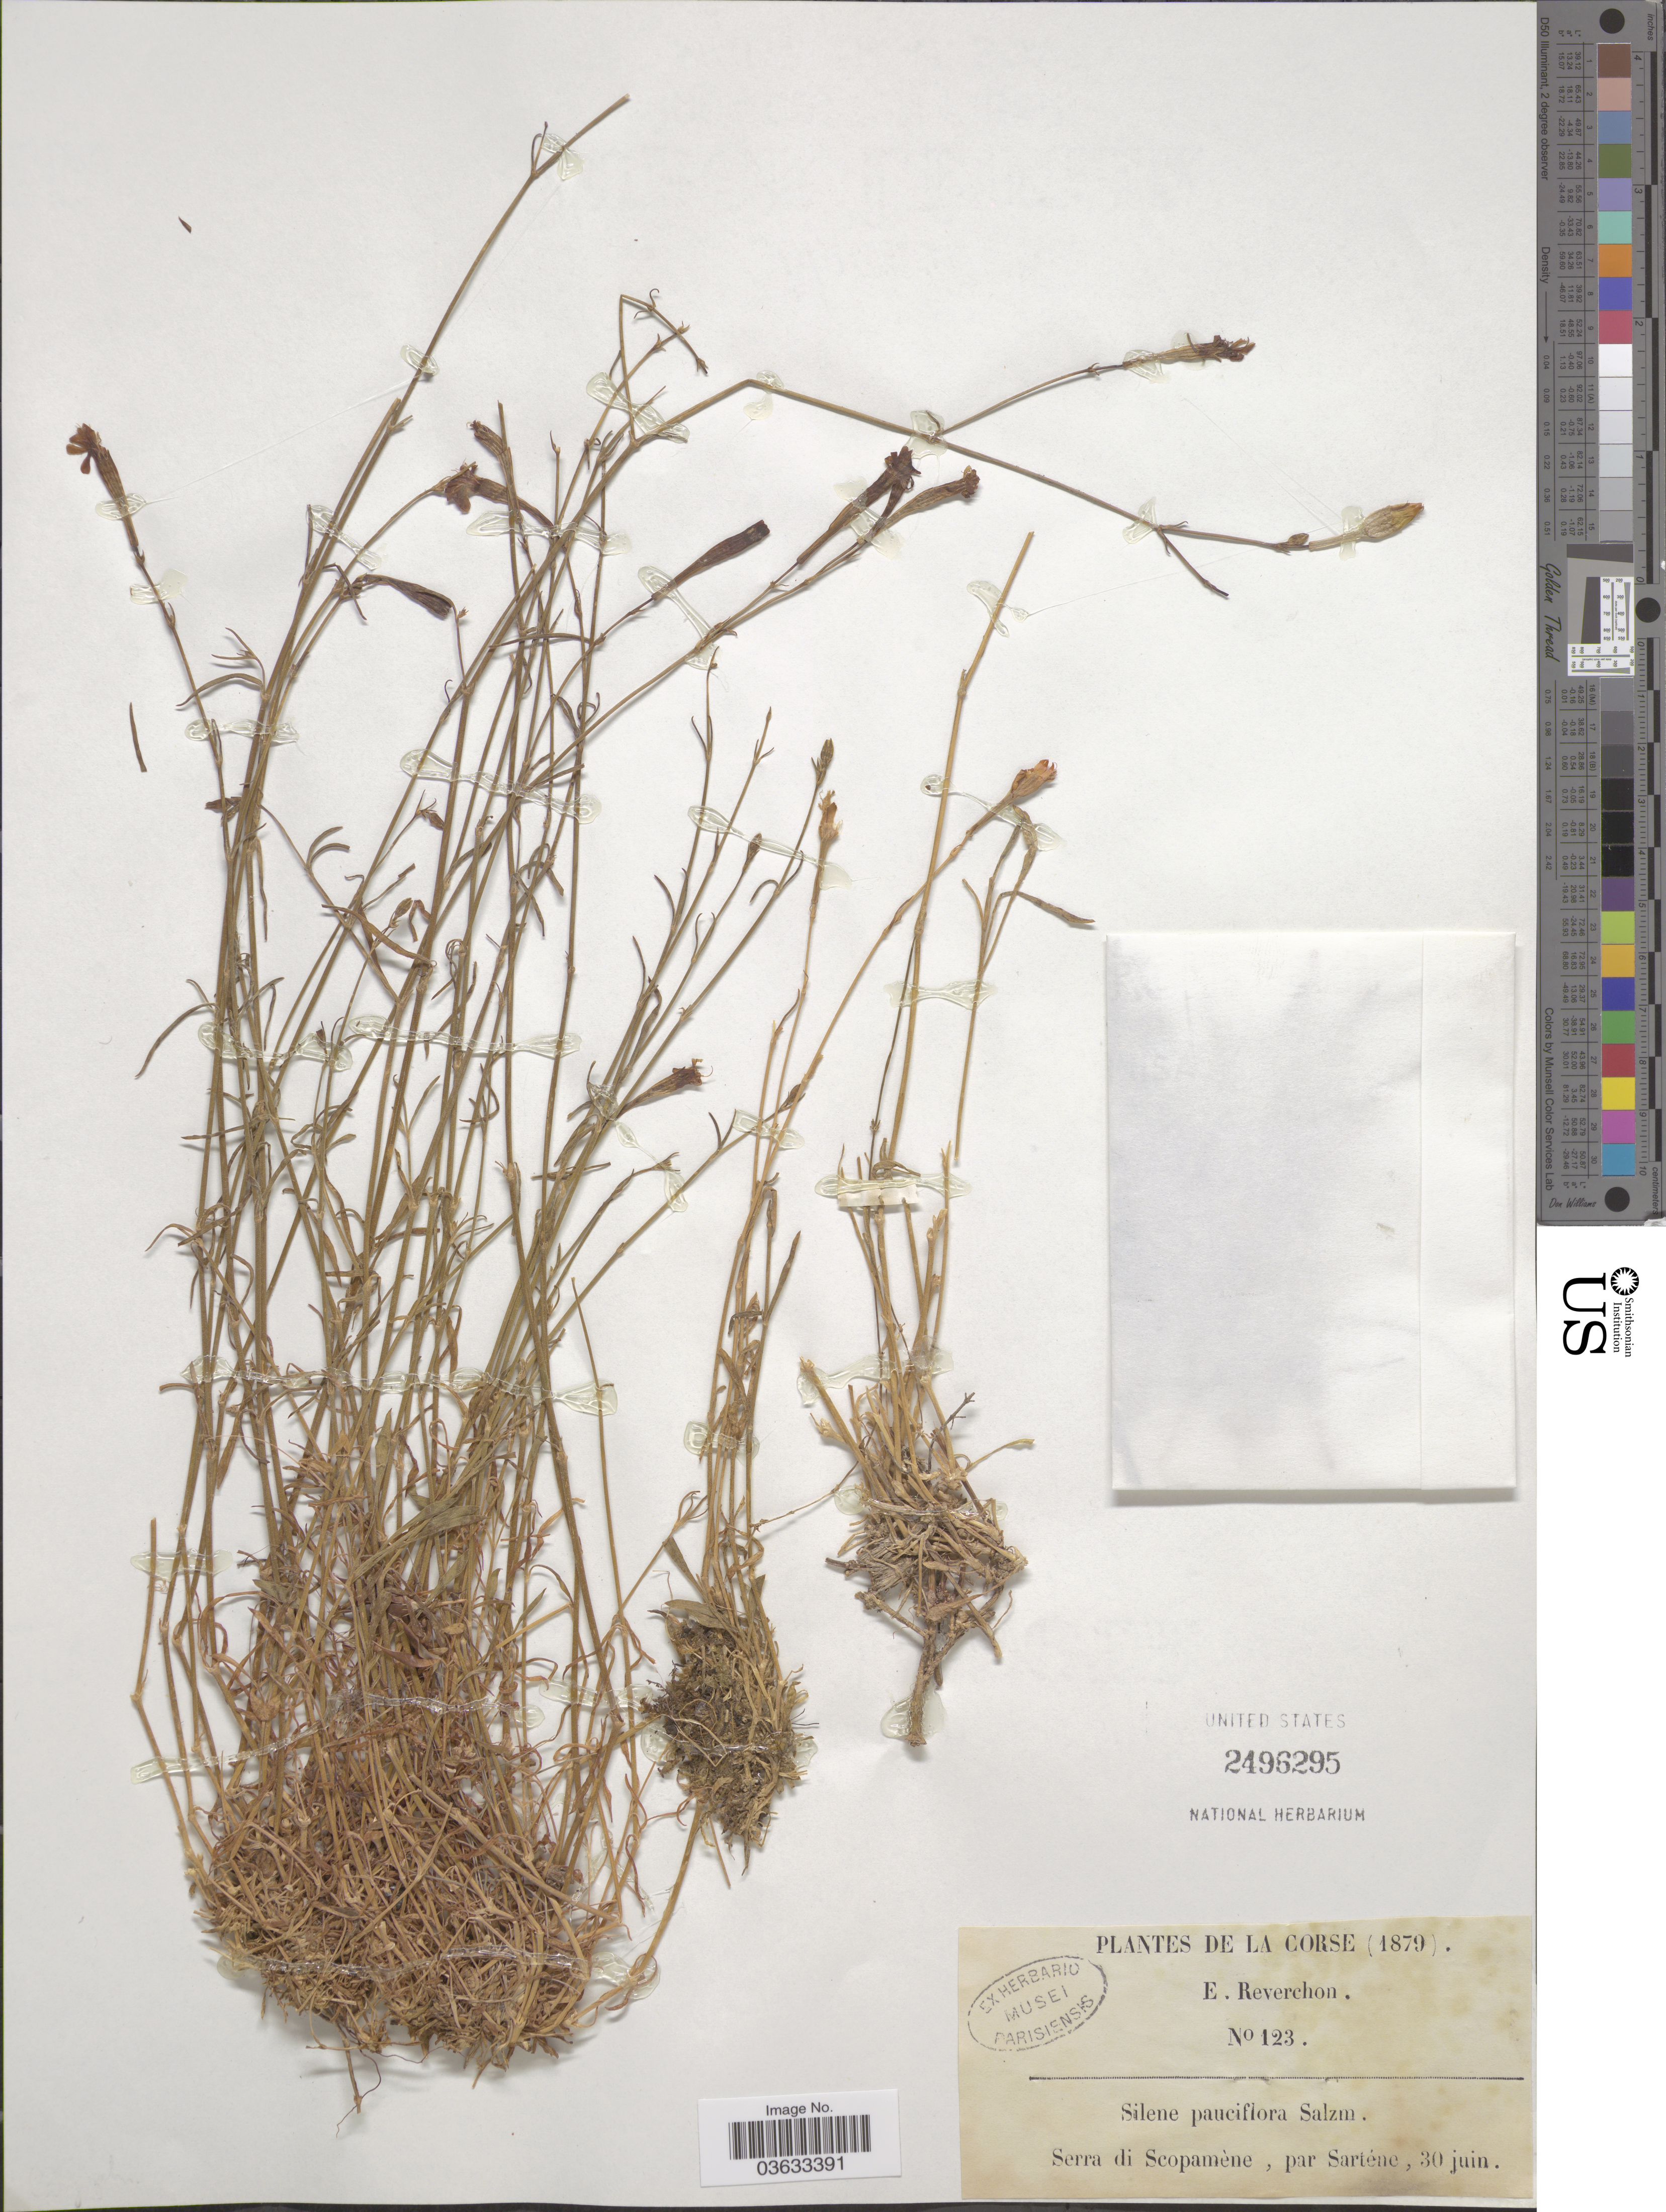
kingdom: Plantae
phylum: Tracheophyta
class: Magnoliopsida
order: Caryophyllales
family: Caryophyllaceae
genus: Silene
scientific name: Silene paucifolia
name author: Ledeb.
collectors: E. Reverchon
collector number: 123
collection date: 1879-06-30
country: France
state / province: Corsica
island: Corse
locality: La Corse. Serra di Scopamène, par Sarténe.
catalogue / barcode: US 2496295